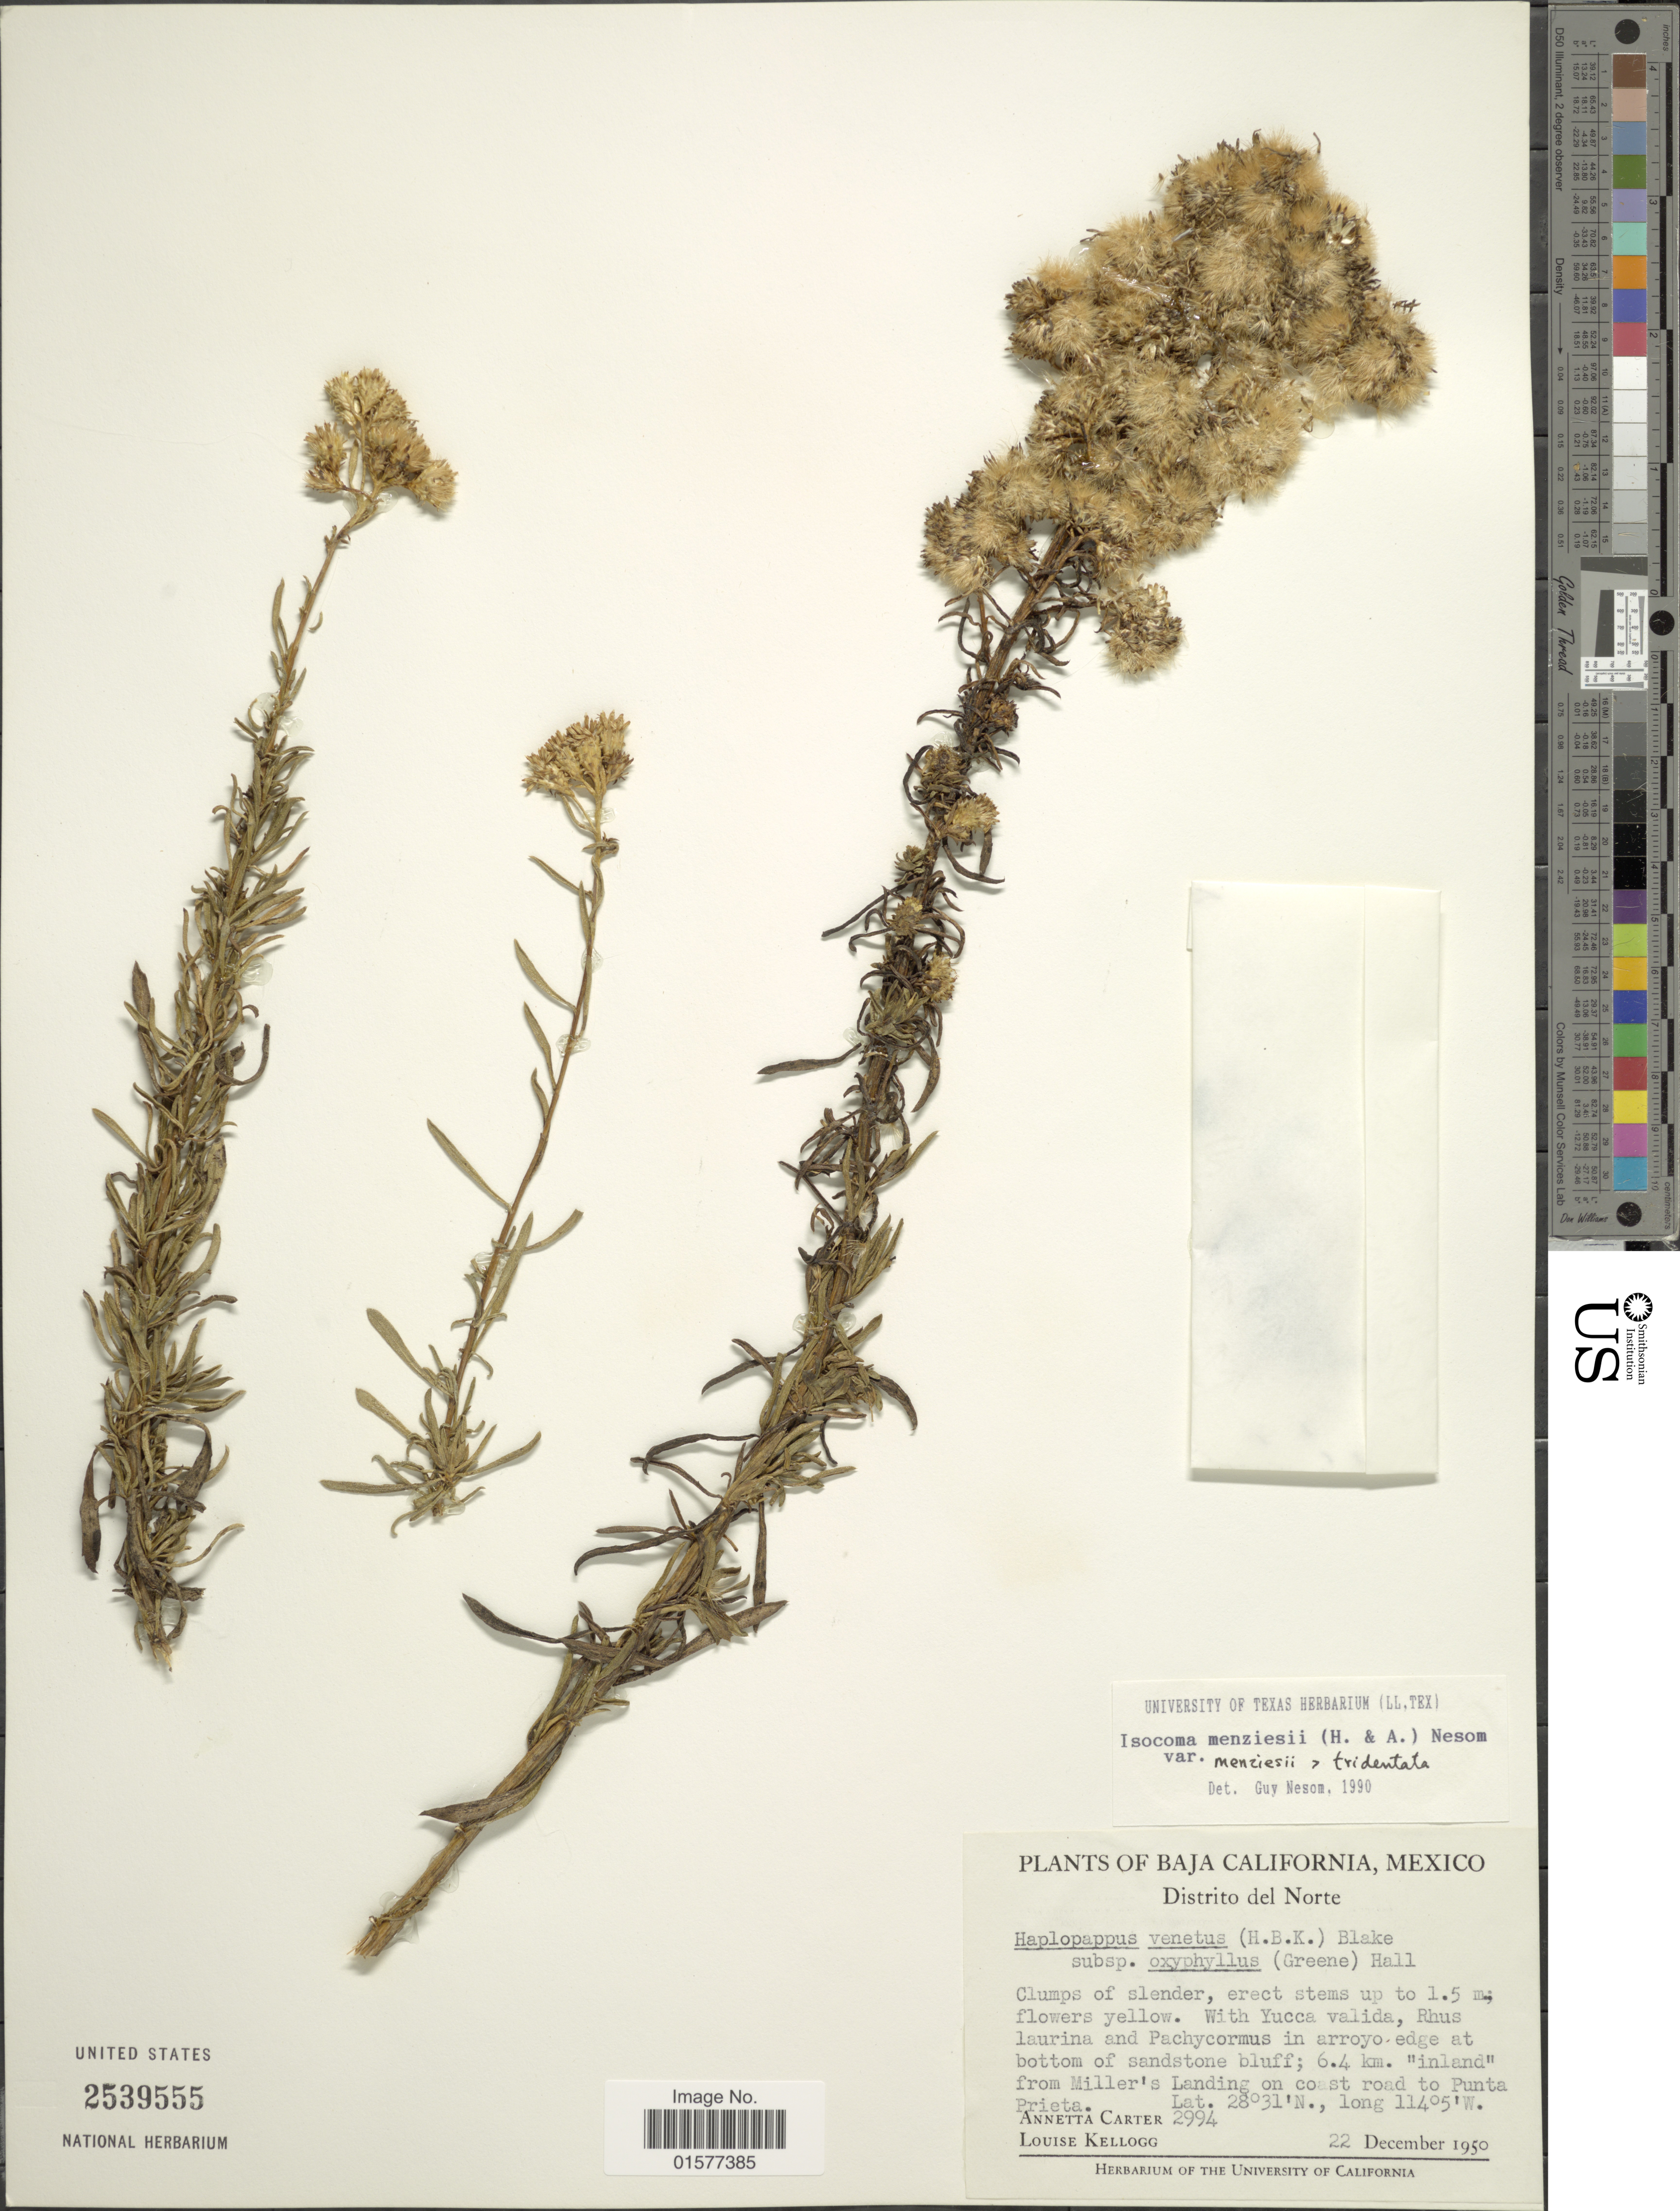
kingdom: Plantae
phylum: Tracheophyta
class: Magnoliopsida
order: Asterales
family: Asteraceae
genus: Isocoma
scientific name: Isocoma menziesii var. menziesii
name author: (Hook.) G.L. Nesom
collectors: A. Carter & L. Kellogg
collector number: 2994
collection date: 1950-12-22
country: Mexico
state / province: Baja California Norte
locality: Distrito del Norte, With Yucca valida, Rhus laurina and Pachycormus in arroyo edge at bottom of sandstone bluff; 6.4 km. "inland" from Miller's Landing on coast road to Punta Prieta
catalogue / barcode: US 2539555